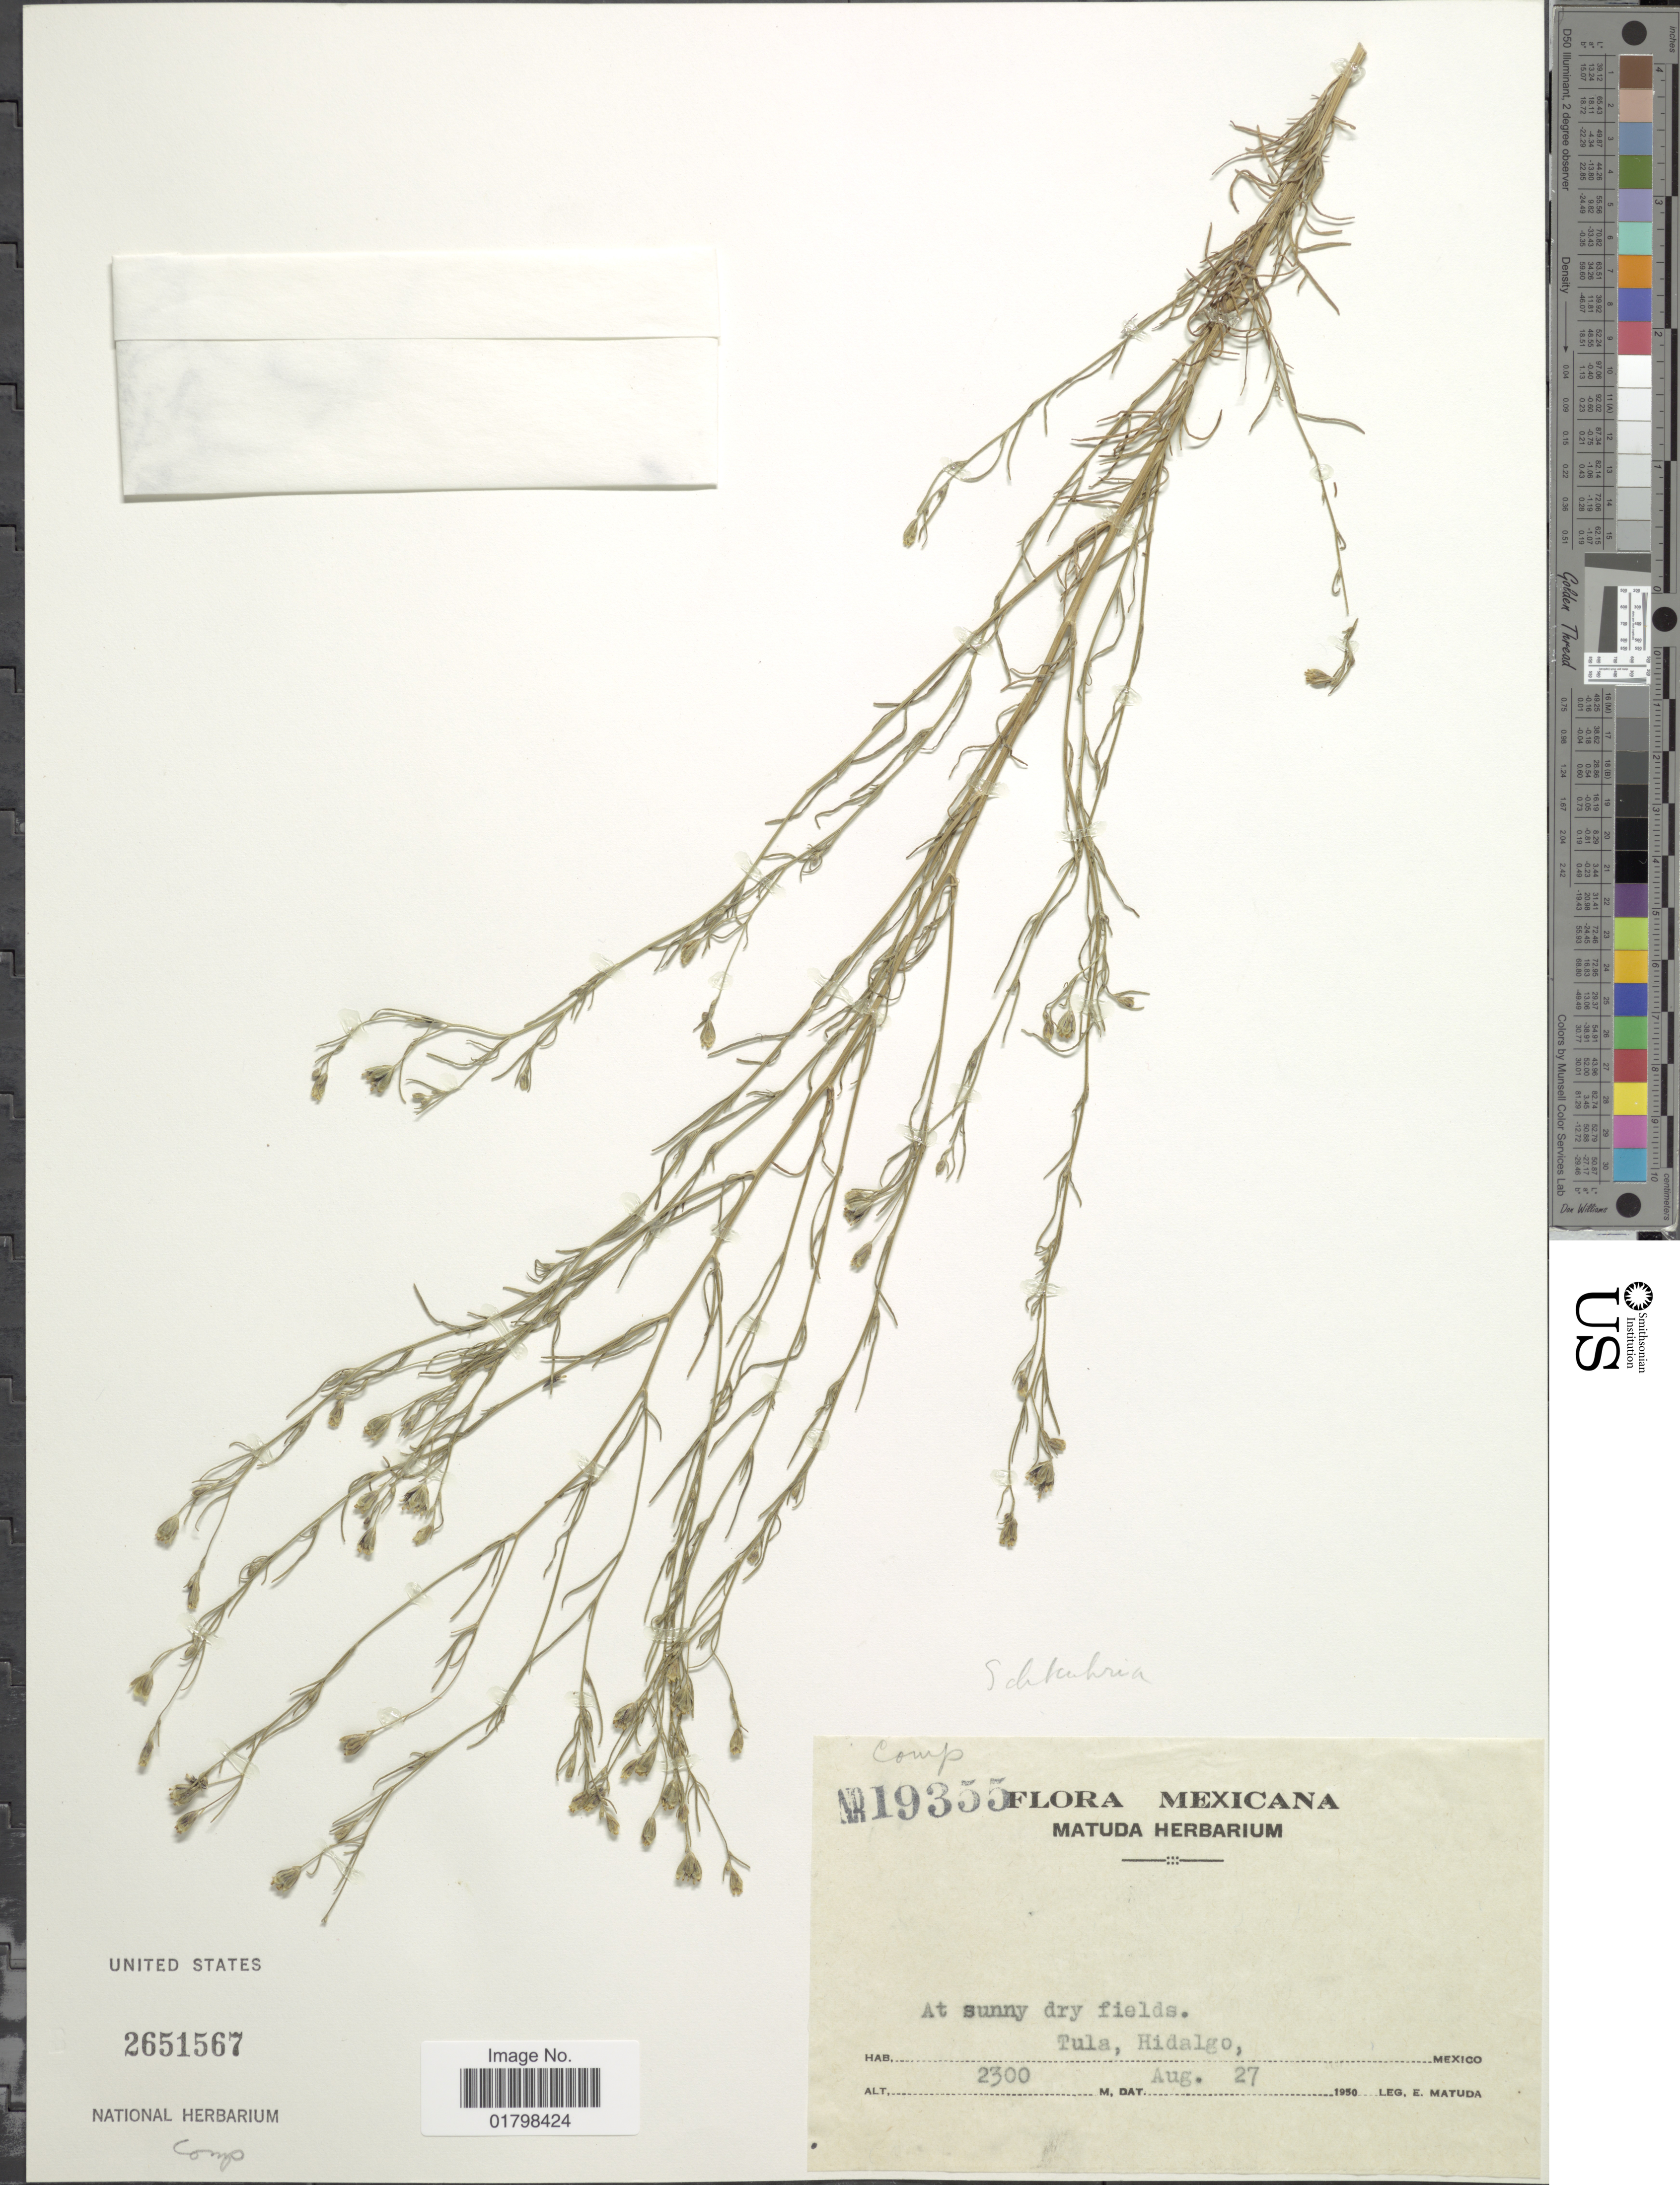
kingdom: Plantae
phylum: Tracheophyta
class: Magnoliopsida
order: Asterales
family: Asteraceae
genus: Schkuhria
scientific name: Schkuhria multiflora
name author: Hook. & Arn.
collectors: E. Matuda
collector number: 19355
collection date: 1950-08-27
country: Mexico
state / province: Hidalgo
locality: Tula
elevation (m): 2300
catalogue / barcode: US 2651567